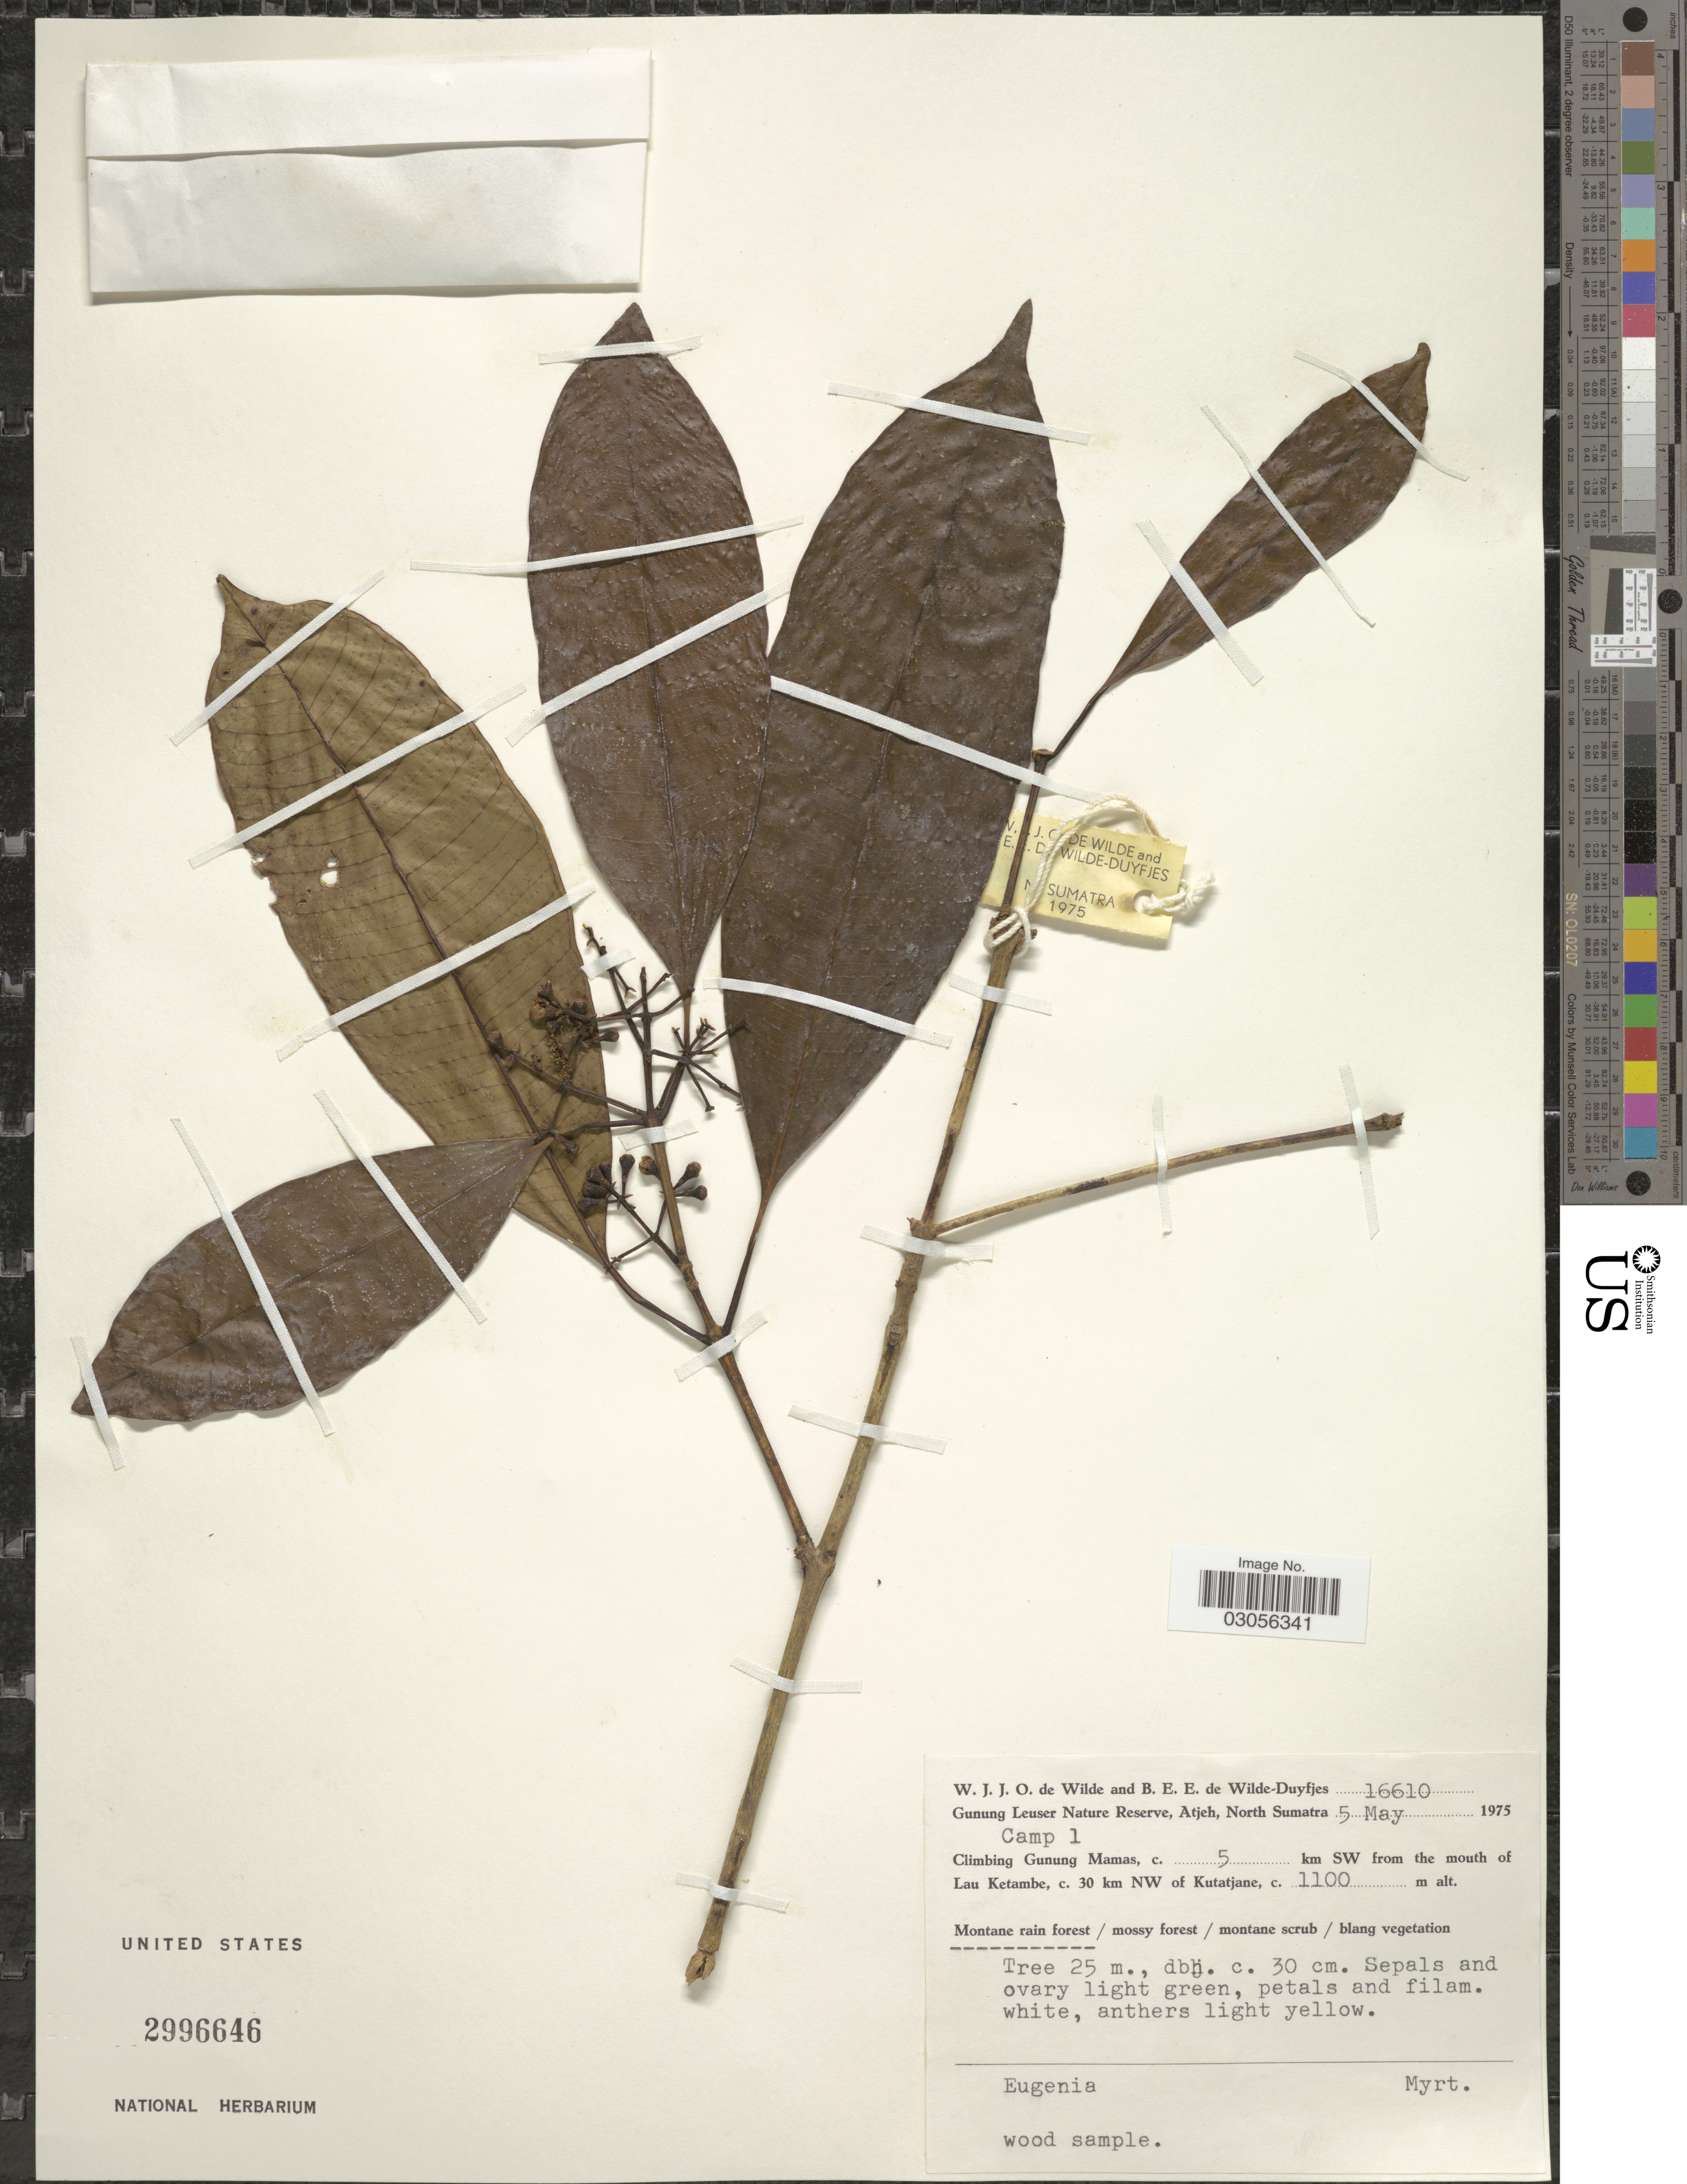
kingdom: Plantae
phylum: Tracheophyta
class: Magnoliopsida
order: Myrtales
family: Myrtaceae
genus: Syzygium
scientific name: Syzygium sp.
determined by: Strong, M. T., (US), Smithsonian Institution - National Museum of Natural History (UNITED STATES)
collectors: W. J. de Wilde & B. E. de Wilde-Duyfjes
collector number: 16610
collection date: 1975-05-05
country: Indonesia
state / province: Sumatra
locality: Gunung Leuser Nature Reserve, Atjeh, North Sumatra. Camp 1. Climbing Gunung Mamas, c. 5 km SW from the mouth of Lau Ketambe, c. 30 km NW of Kutatjane.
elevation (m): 1100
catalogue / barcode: US 2996646